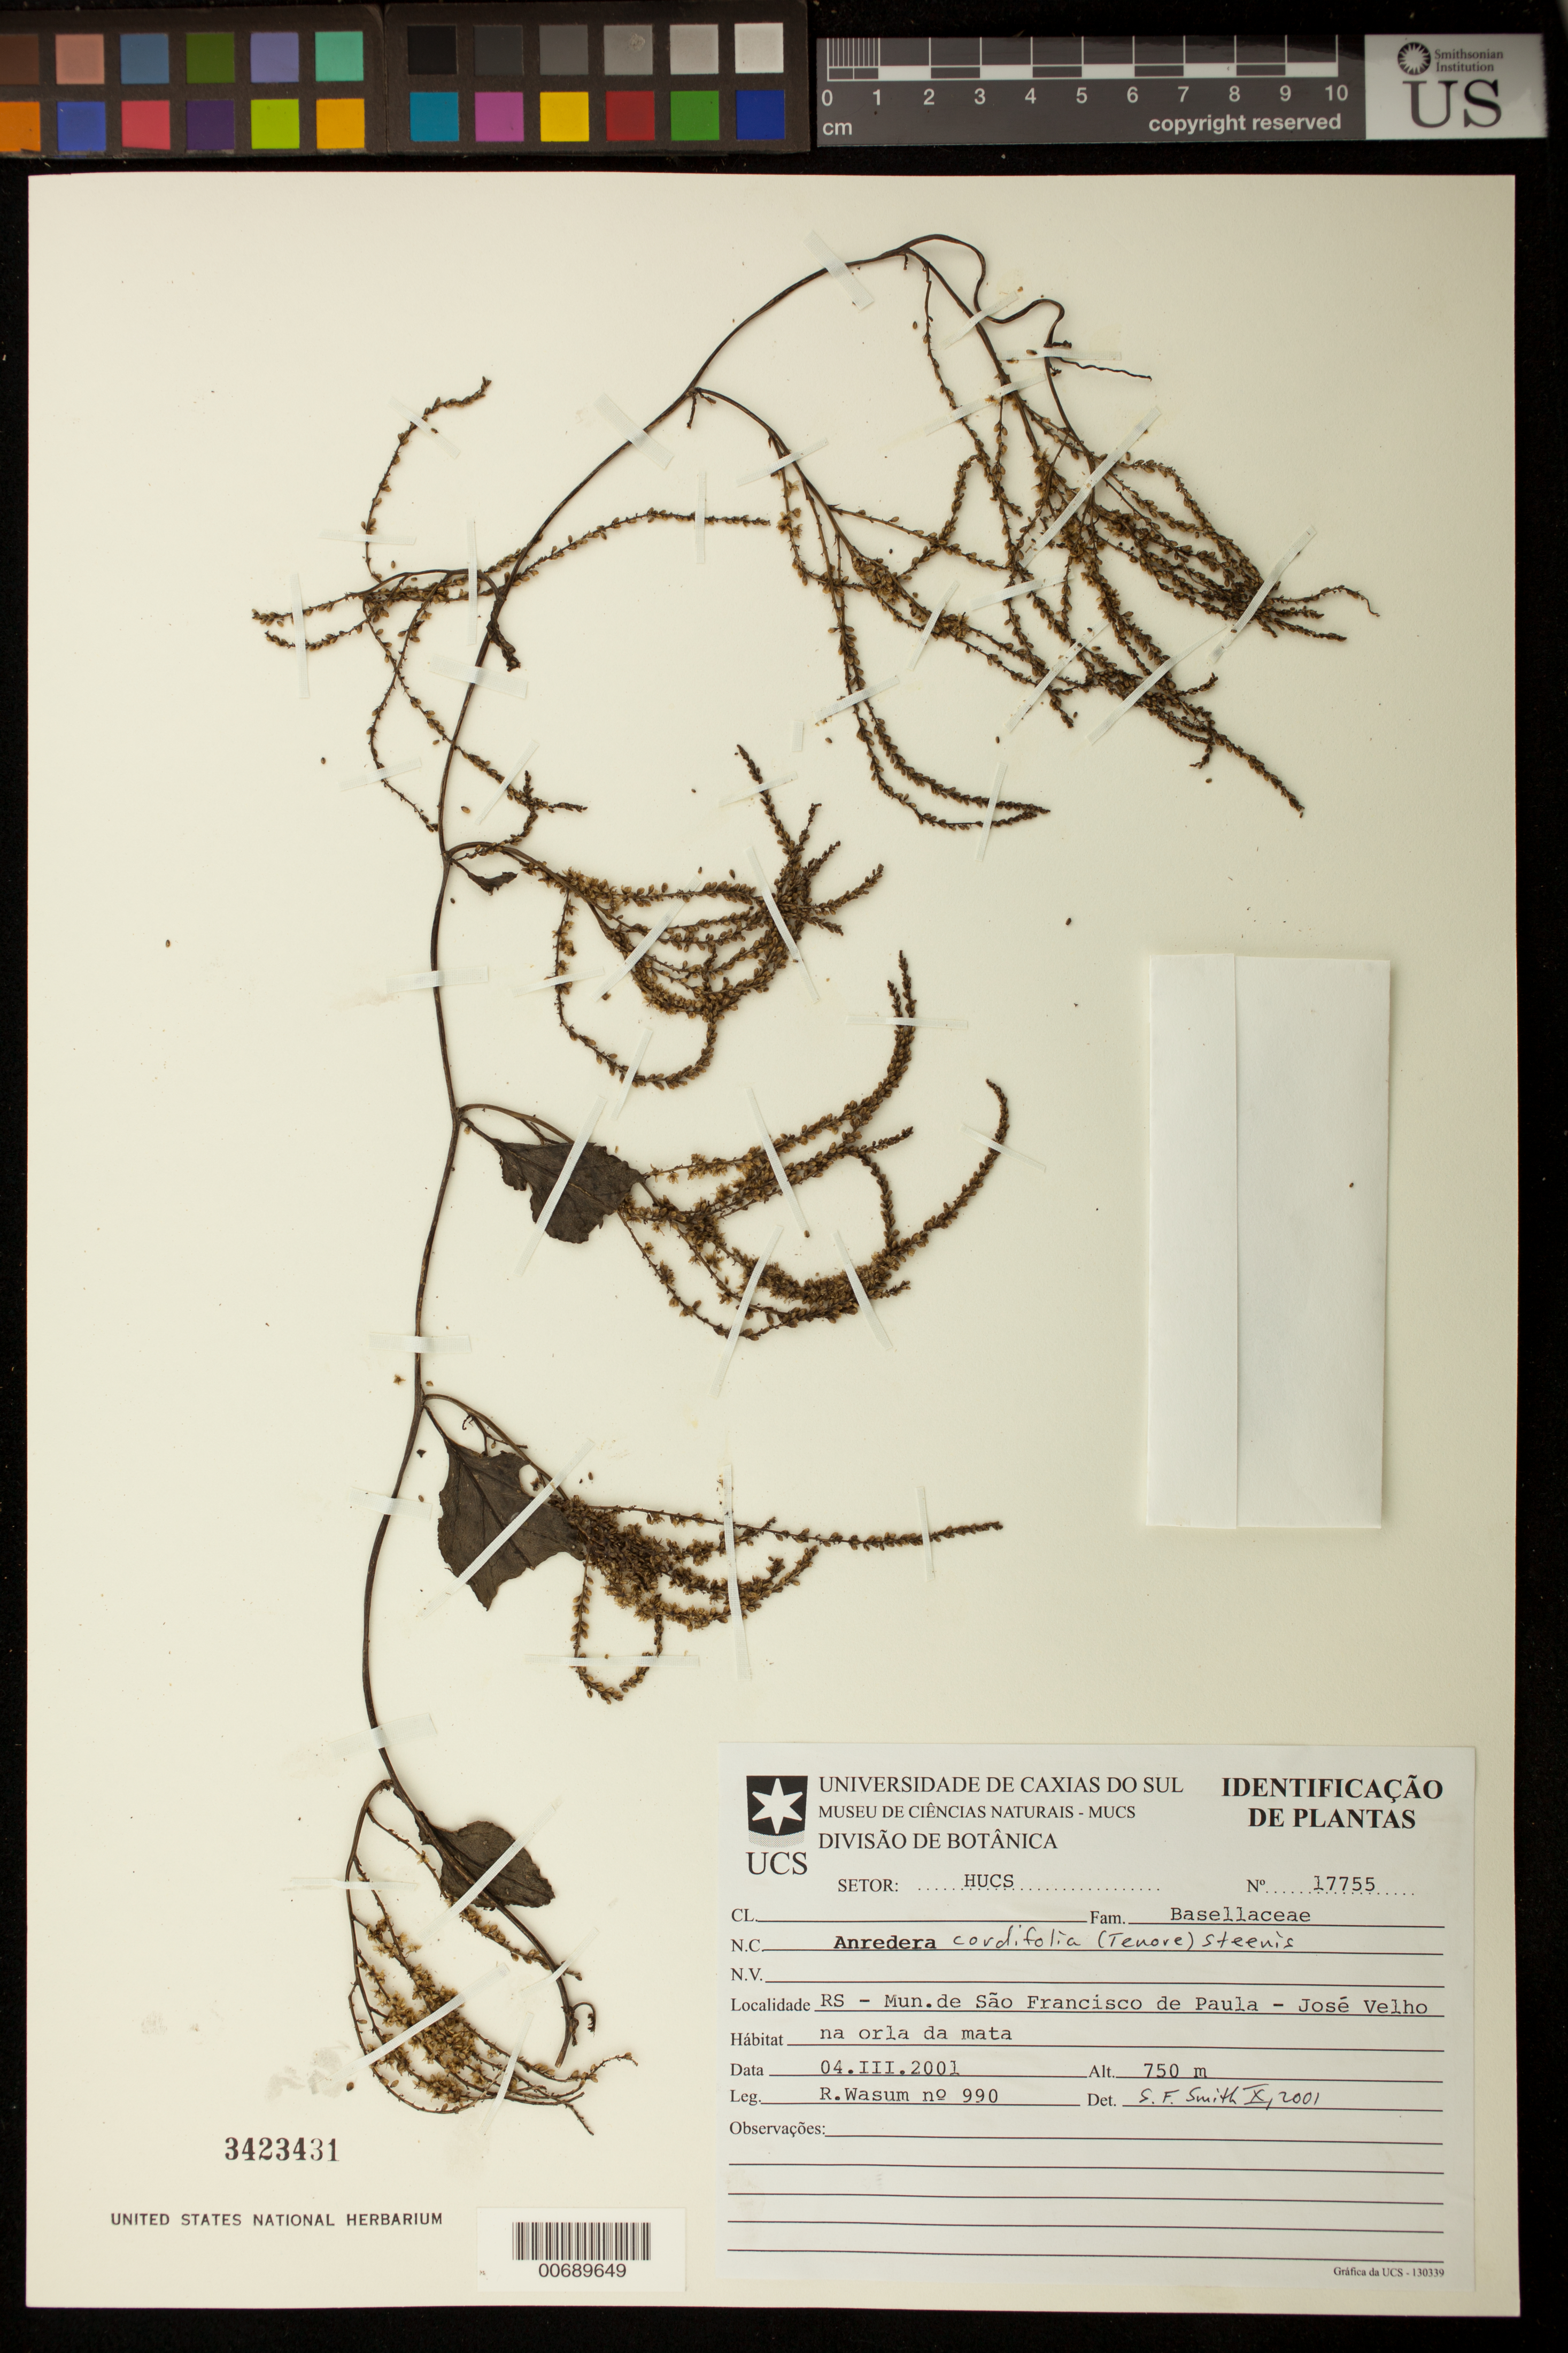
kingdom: Plantae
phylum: Tracheophyta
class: Magnoliopsida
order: Caryophyllales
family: Basellaceae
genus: Anredera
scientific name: Anredera cordifolia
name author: (Ten.) Steenis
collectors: R. A. Wasum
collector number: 990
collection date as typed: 04 Mar 2001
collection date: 2001-03-04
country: Brazil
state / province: Rio Grande do Sul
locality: Sao Francisco de Paula, Jose Velho.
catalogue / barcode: US 3423431